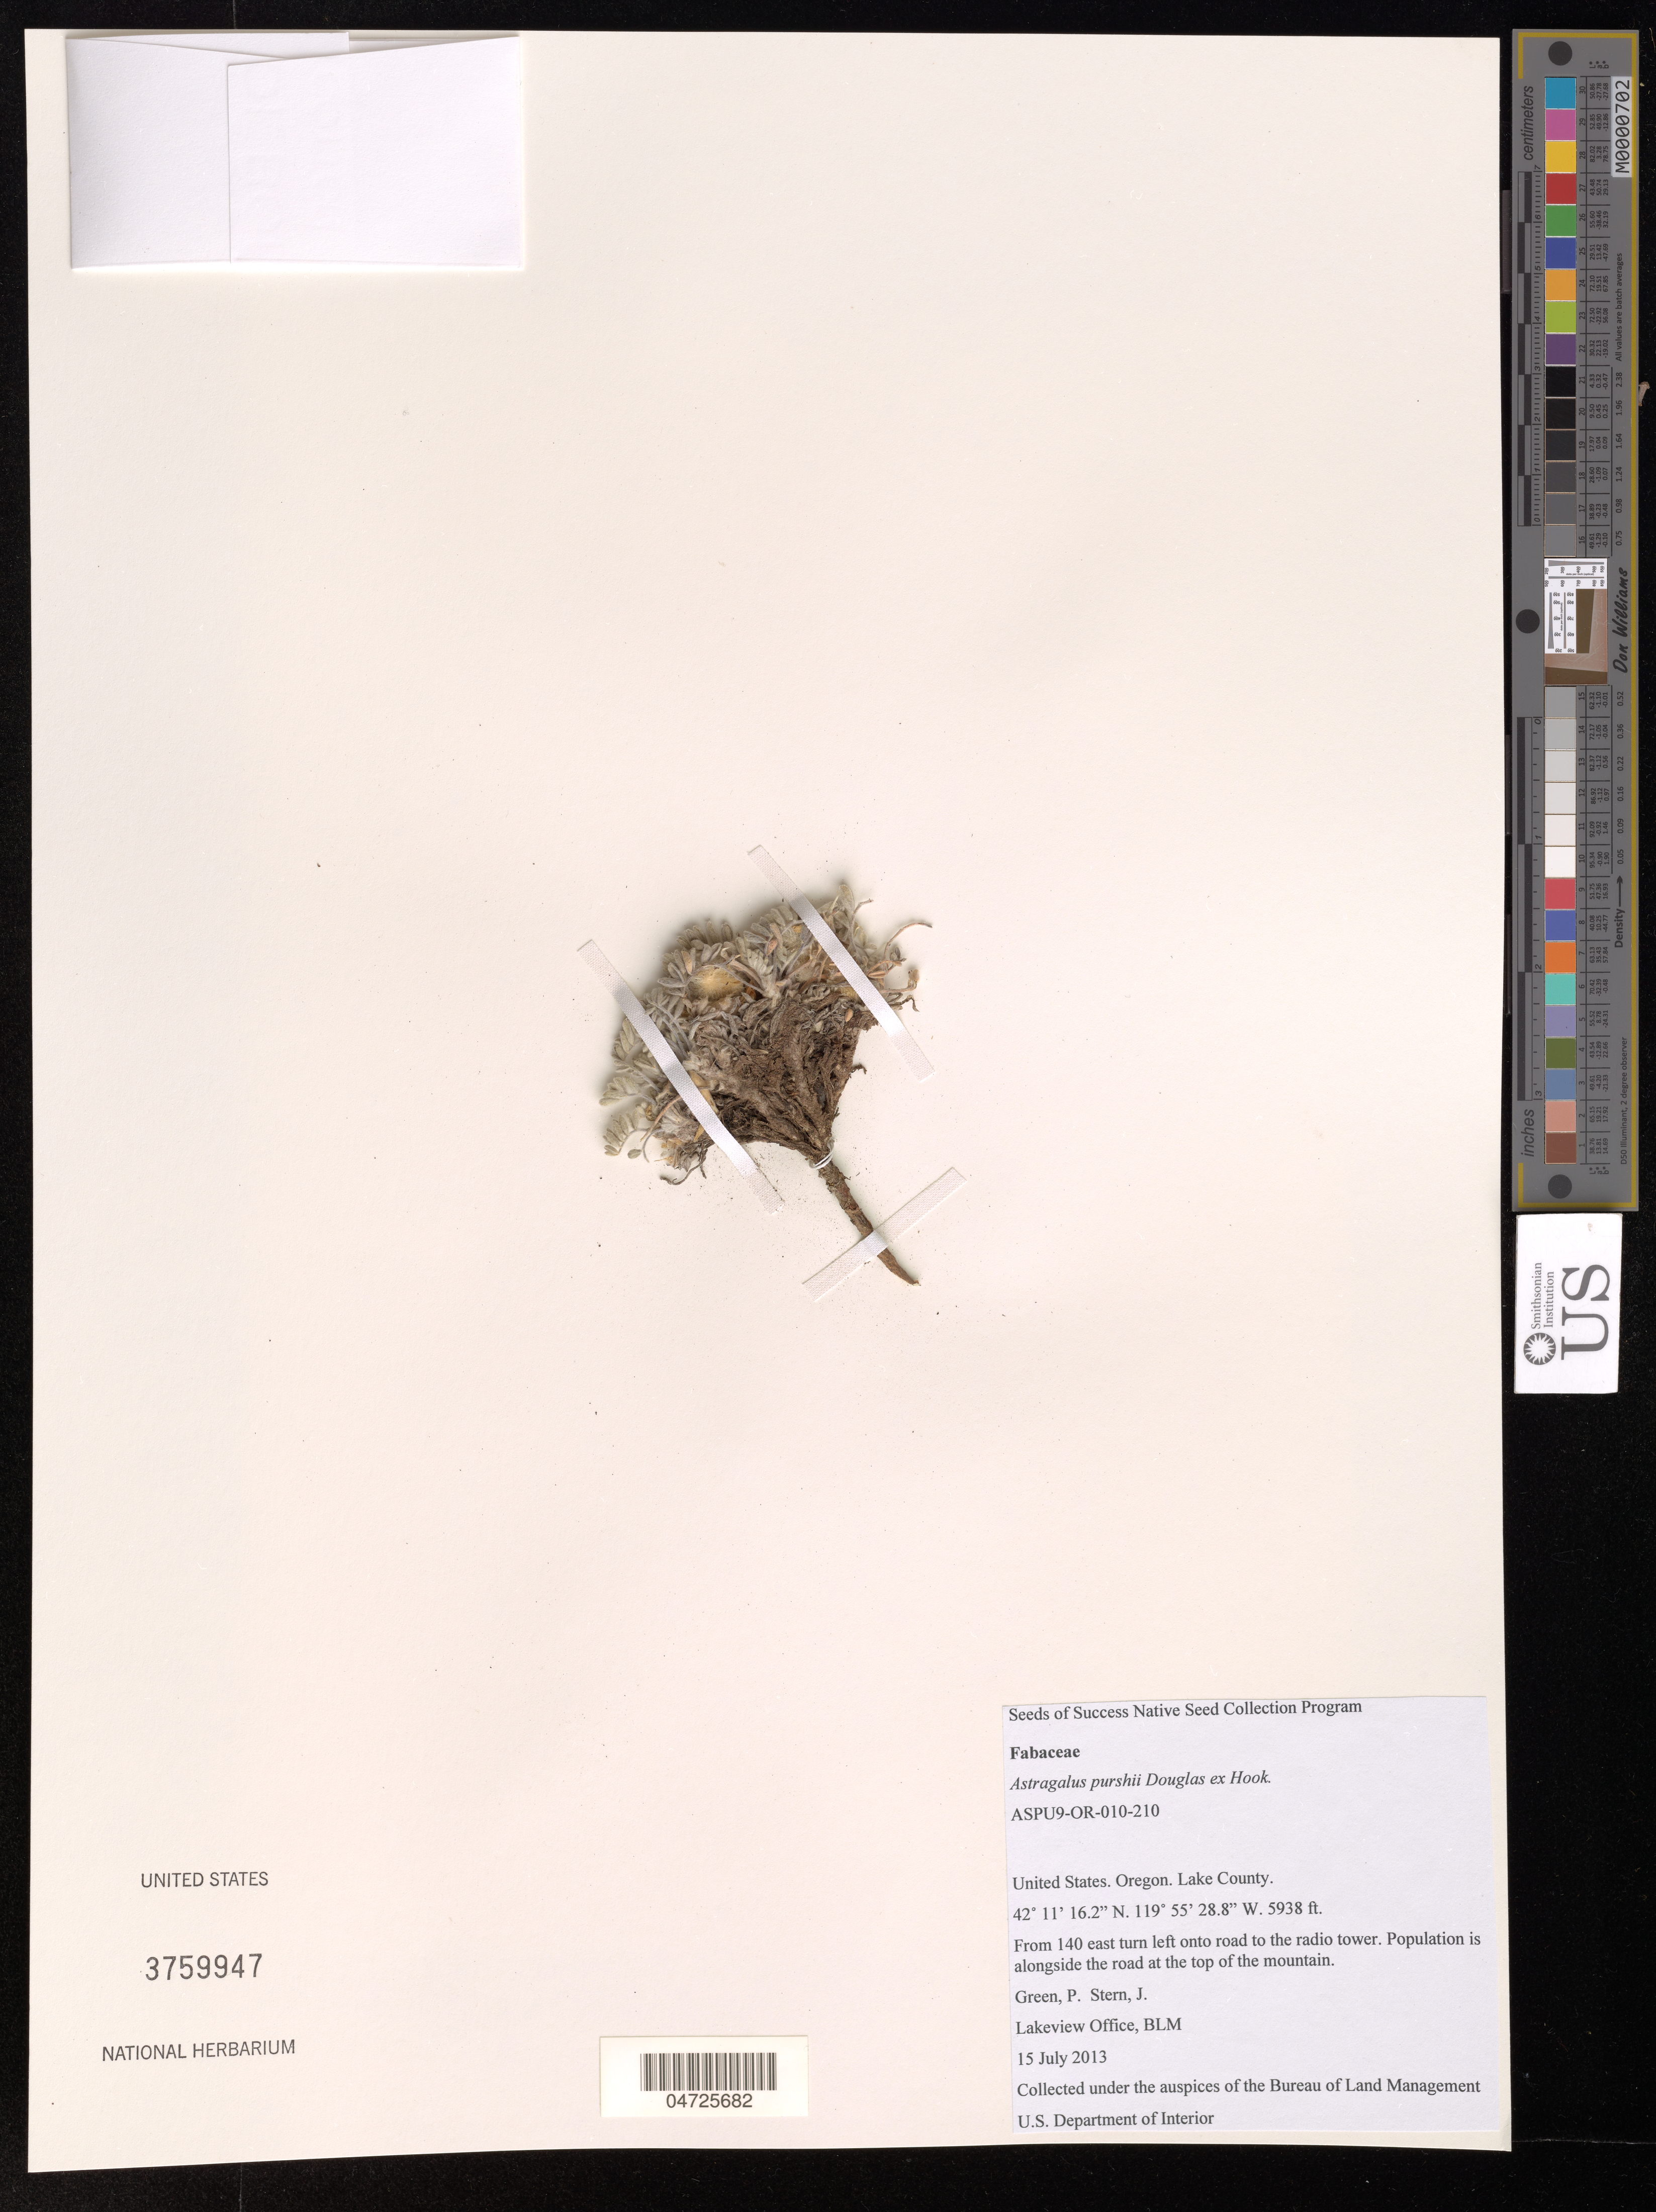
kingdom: Plantae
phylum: Tracheophyta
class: Magnoliopsida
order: Fabales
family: Fabaceae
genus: Astragalus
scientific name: Astragalus purshii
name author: Douglas ex Hook.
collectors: P. Green & J. Stern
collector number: ASPU-OR-010-210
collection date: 2013-07-15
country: United States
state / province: Oregon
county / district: Lake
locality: Lake County. From 140 east turn left onto road to the radio tower. Population is alongside the road at the top of the mountain.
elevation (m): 1810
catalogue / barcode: US 3759947